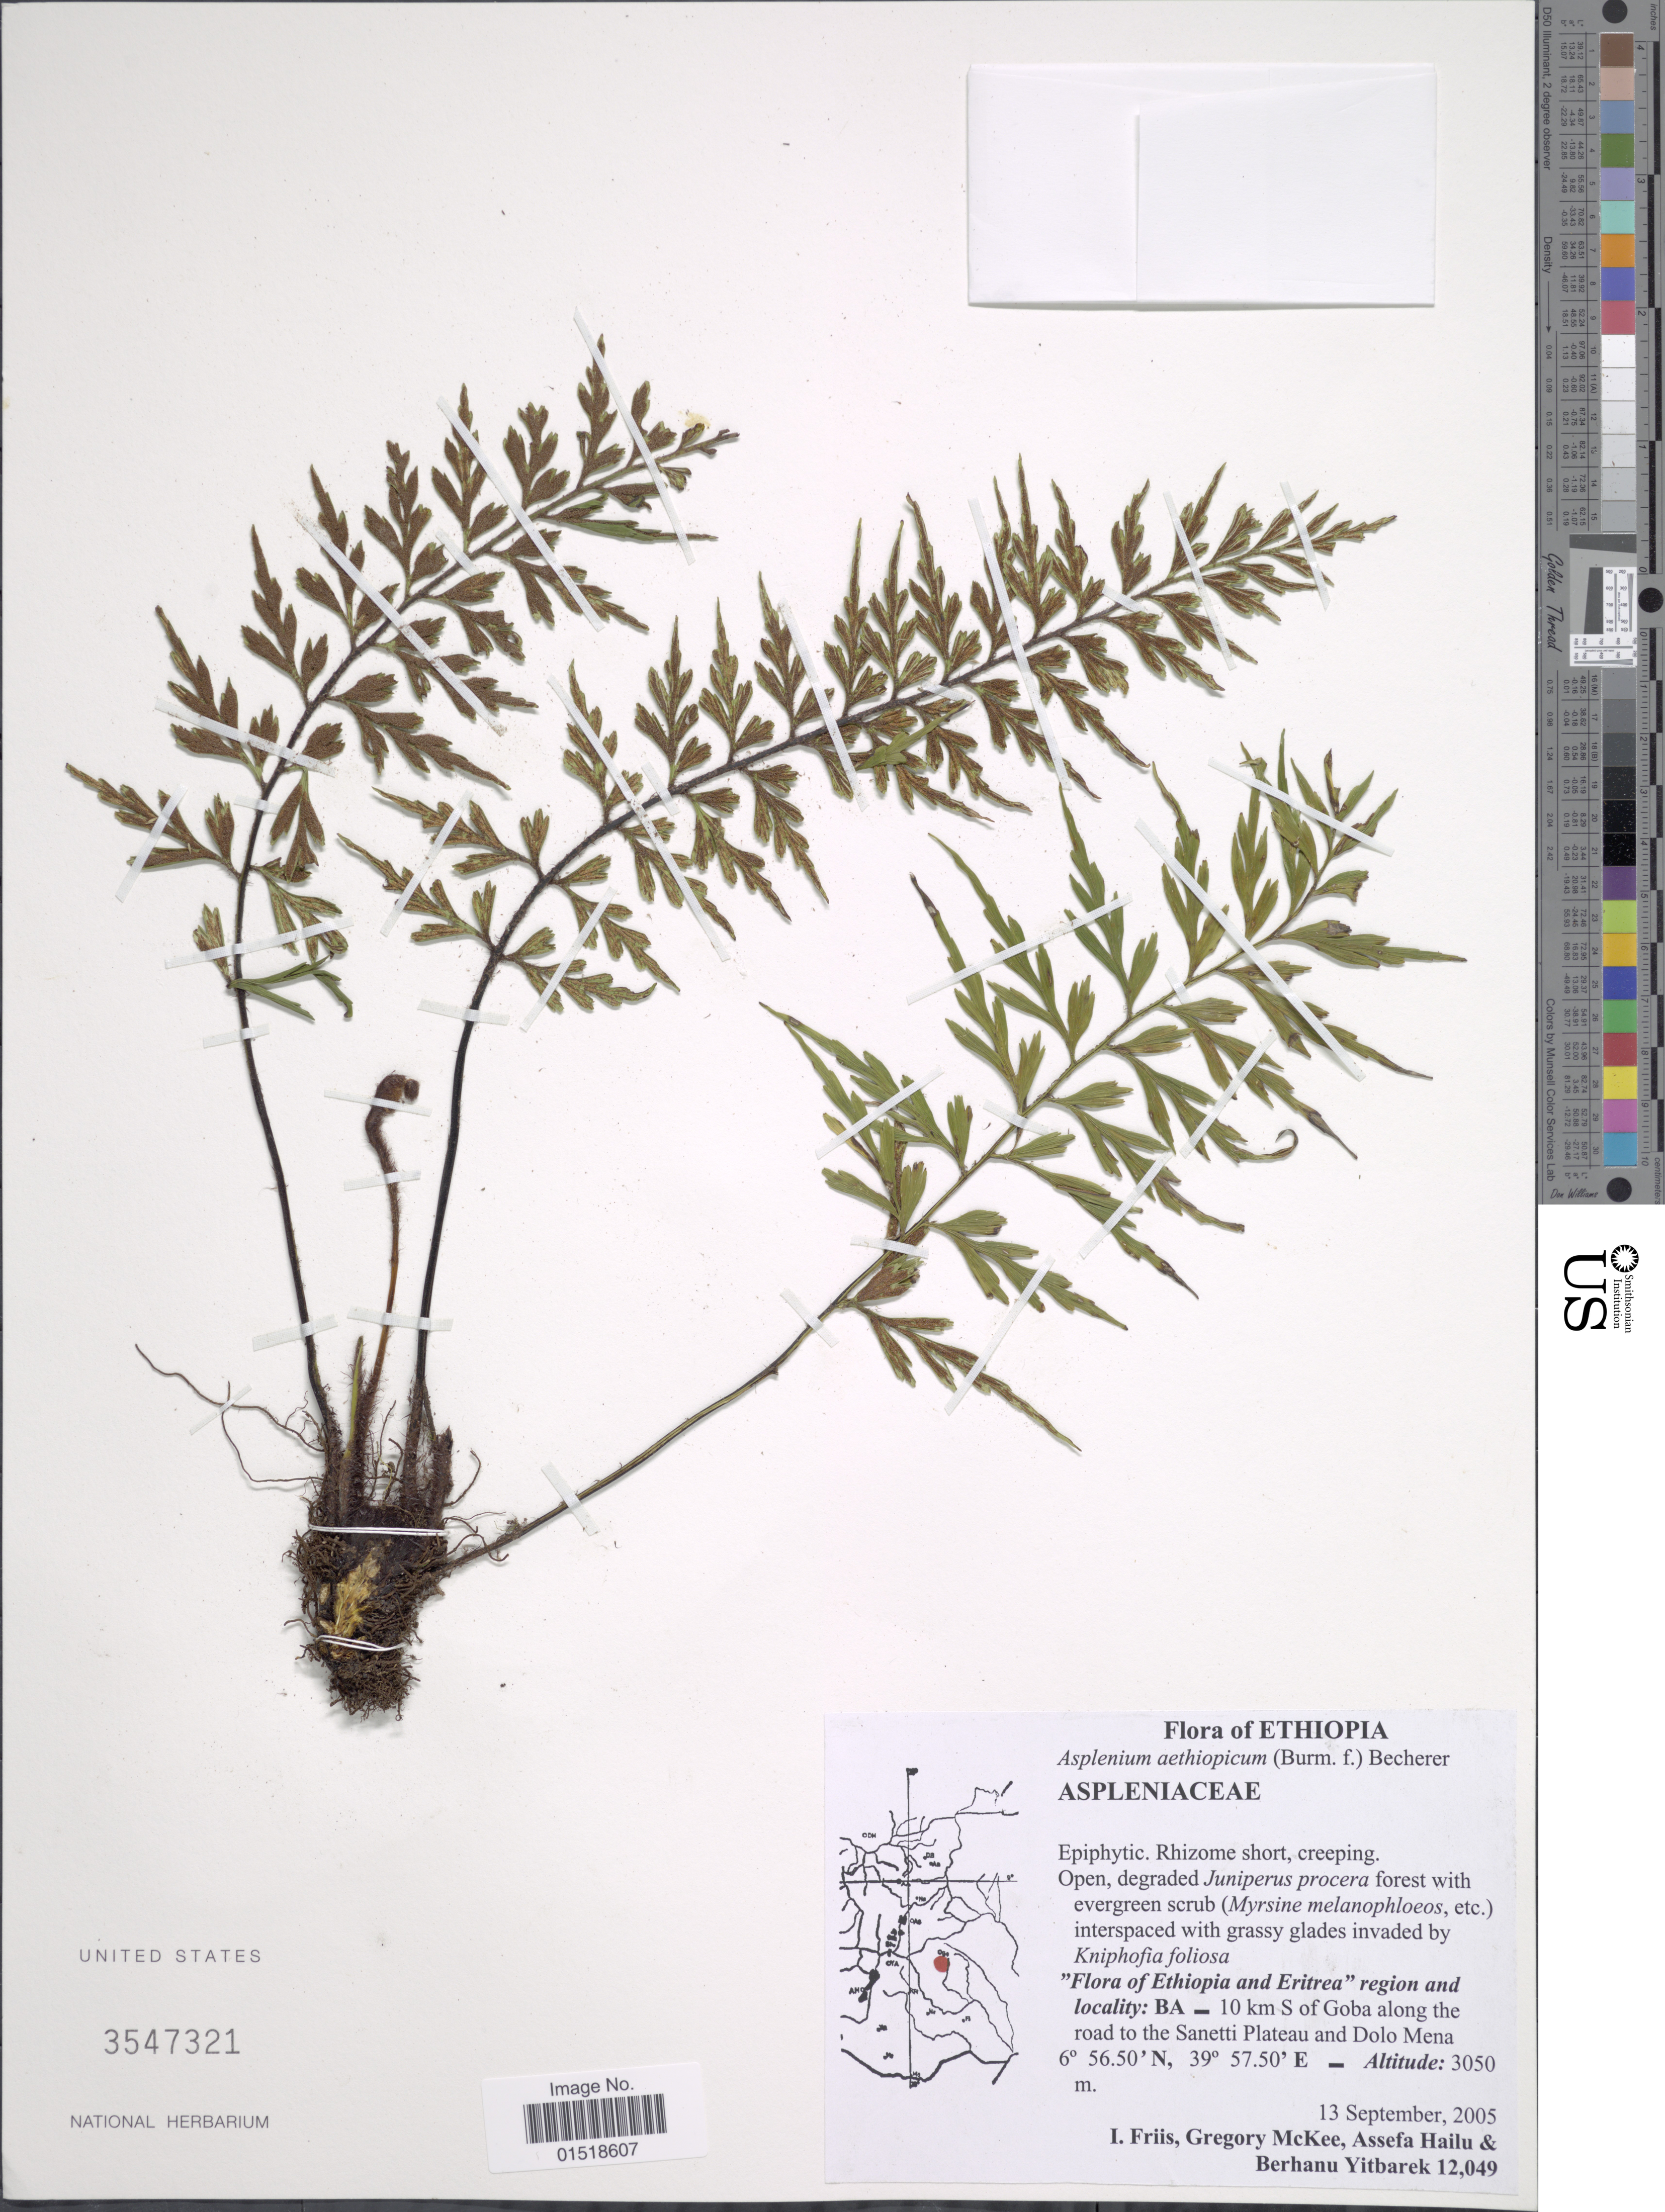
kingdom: Plantae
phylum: Tracheophyta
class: Polypodiopsida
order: Polypodiales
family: Aspleniaceae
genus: Asplenium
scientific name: Asplenium aethiopicum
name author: (Burm. f.) Bech.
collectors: I. Friis, G. S. McKee, A. Hailu & B. Yitbarek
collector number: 12049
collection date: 2005-09-13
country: Ethiopia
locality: BA_ 10 km S of Goba along the road to the Sanetti Plateau and Dolo Mena.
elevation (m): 3050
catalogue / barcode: US 3547321